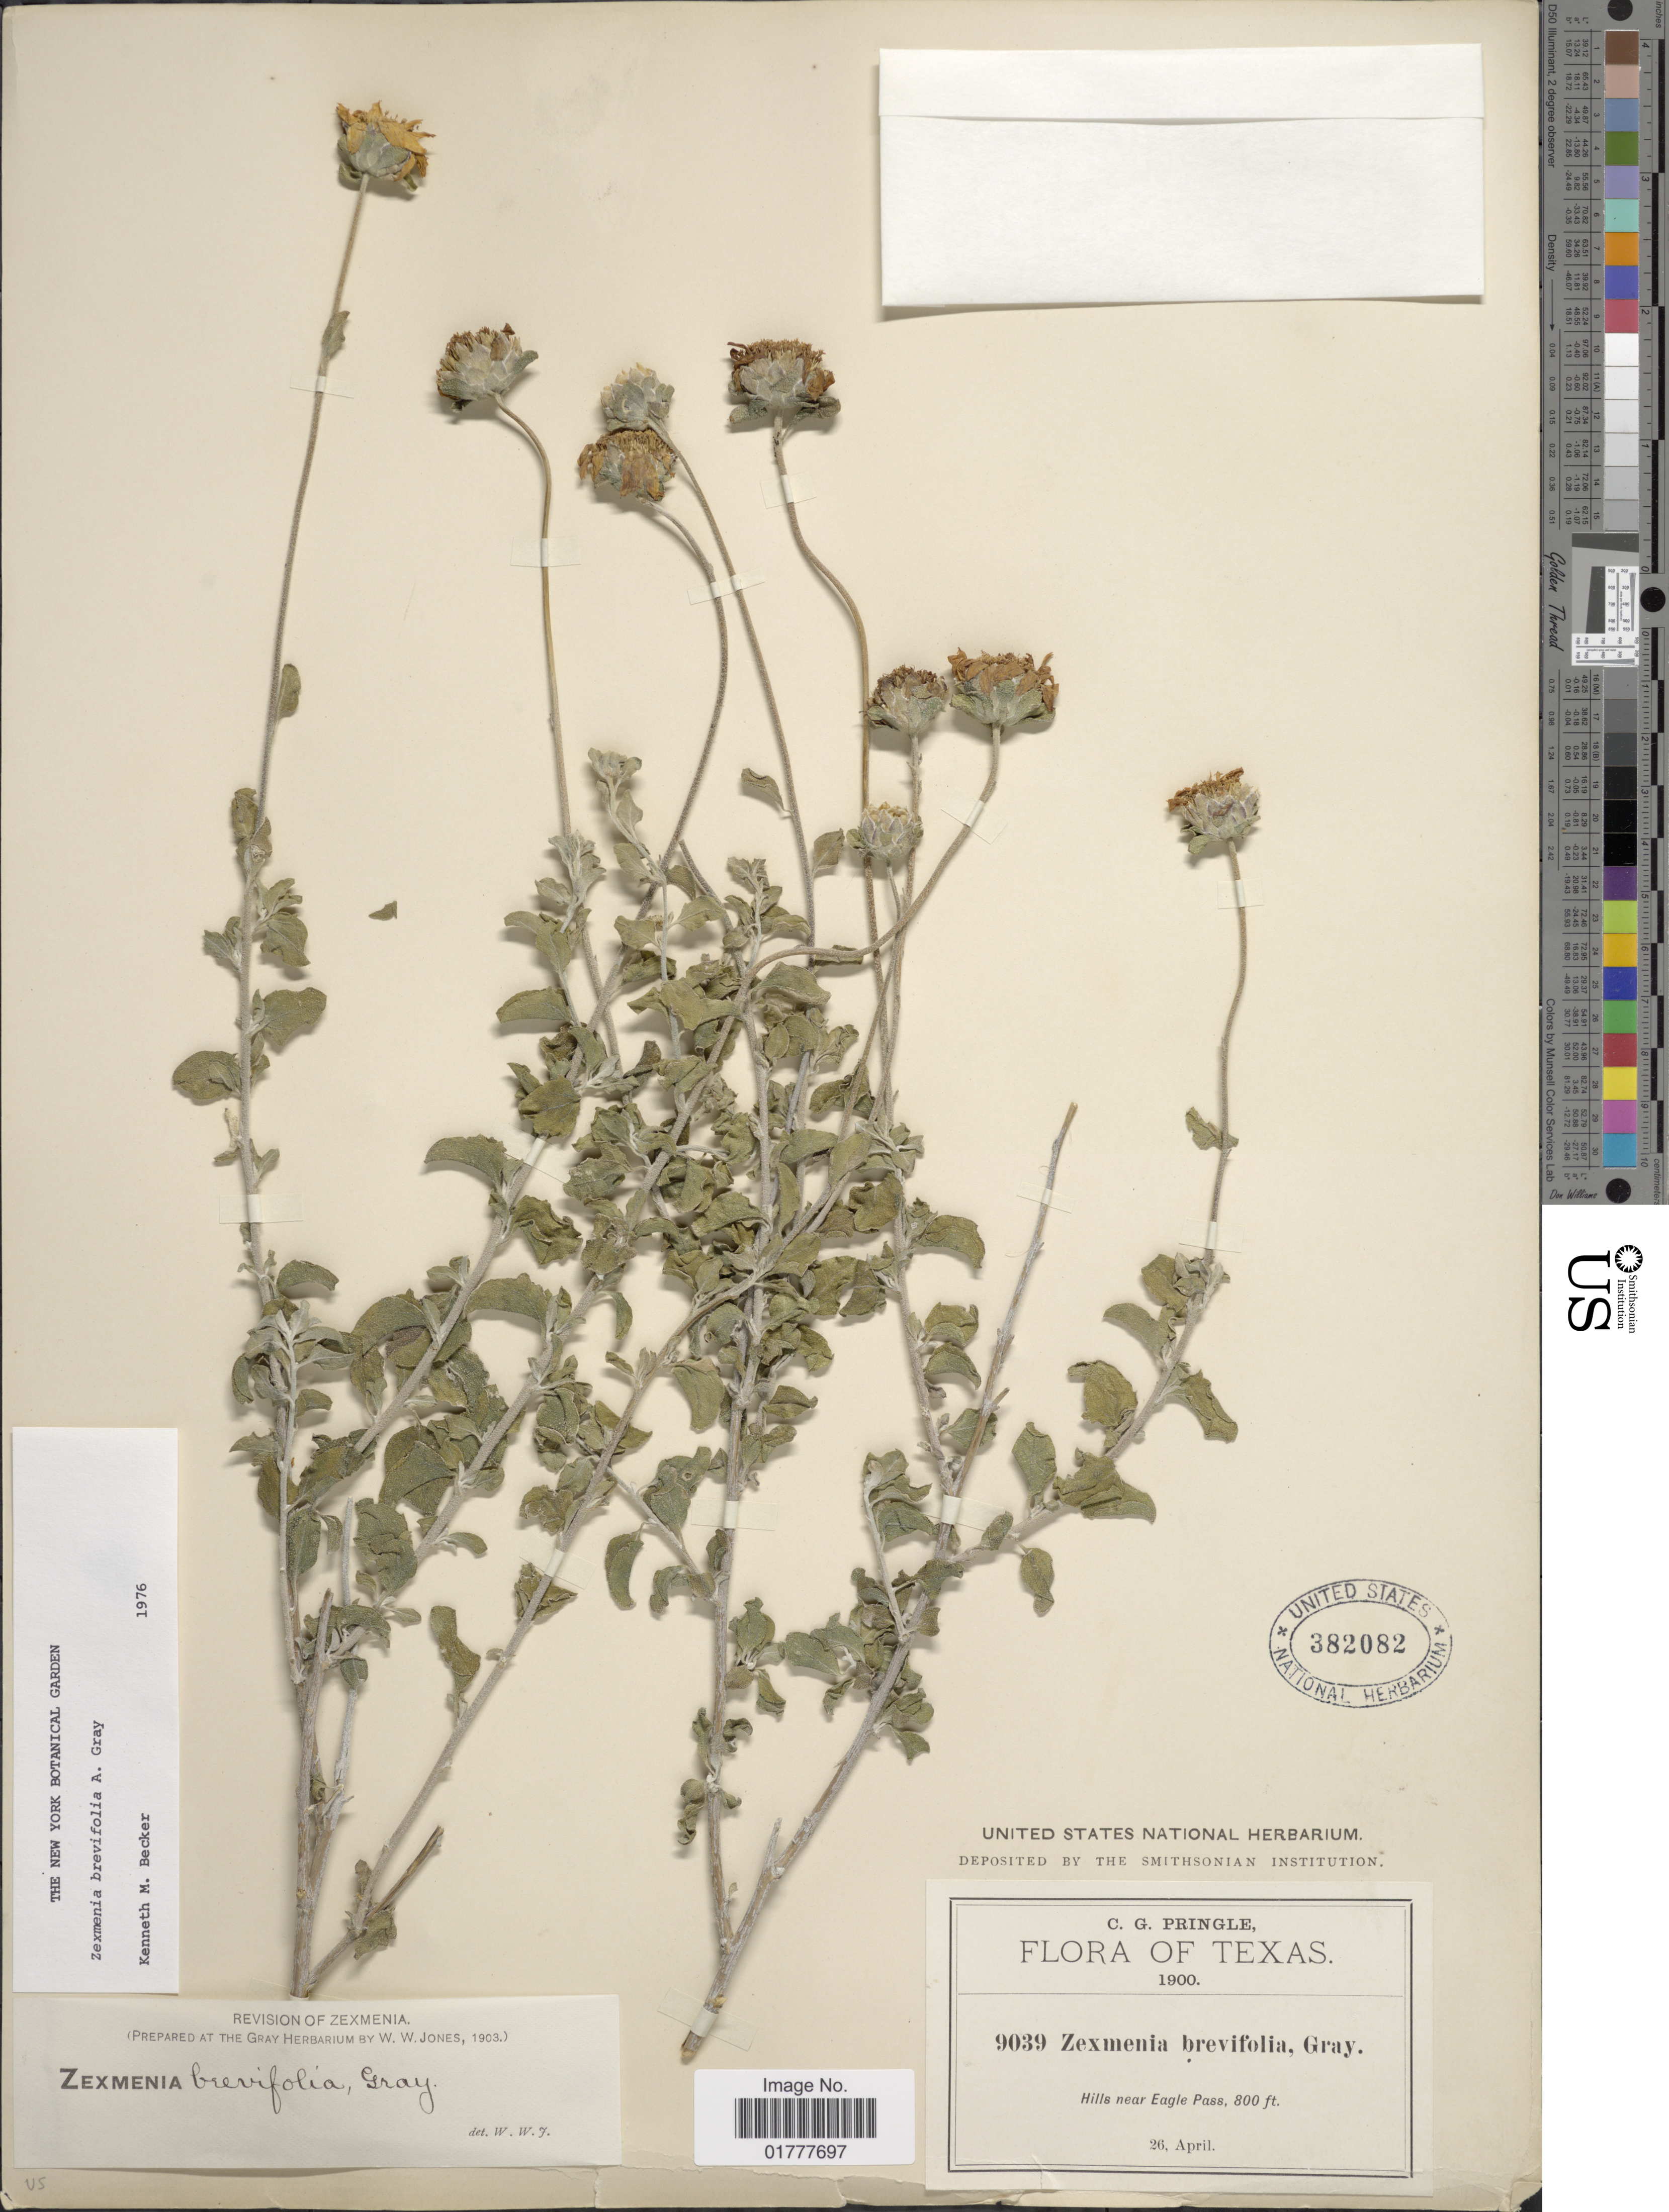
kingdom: Plantae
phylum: Tracheophyta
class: Magnoliopsida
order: Asterales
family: Asteraceae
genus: Zexmenia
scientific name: Zexmenia brevifolia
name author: A. Gray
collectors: C. G. Pringle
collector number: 9039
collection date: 1900-04-26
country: United States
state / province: Texas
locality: Hills near Eagle Pass.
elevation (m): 244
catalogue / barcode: US 382082